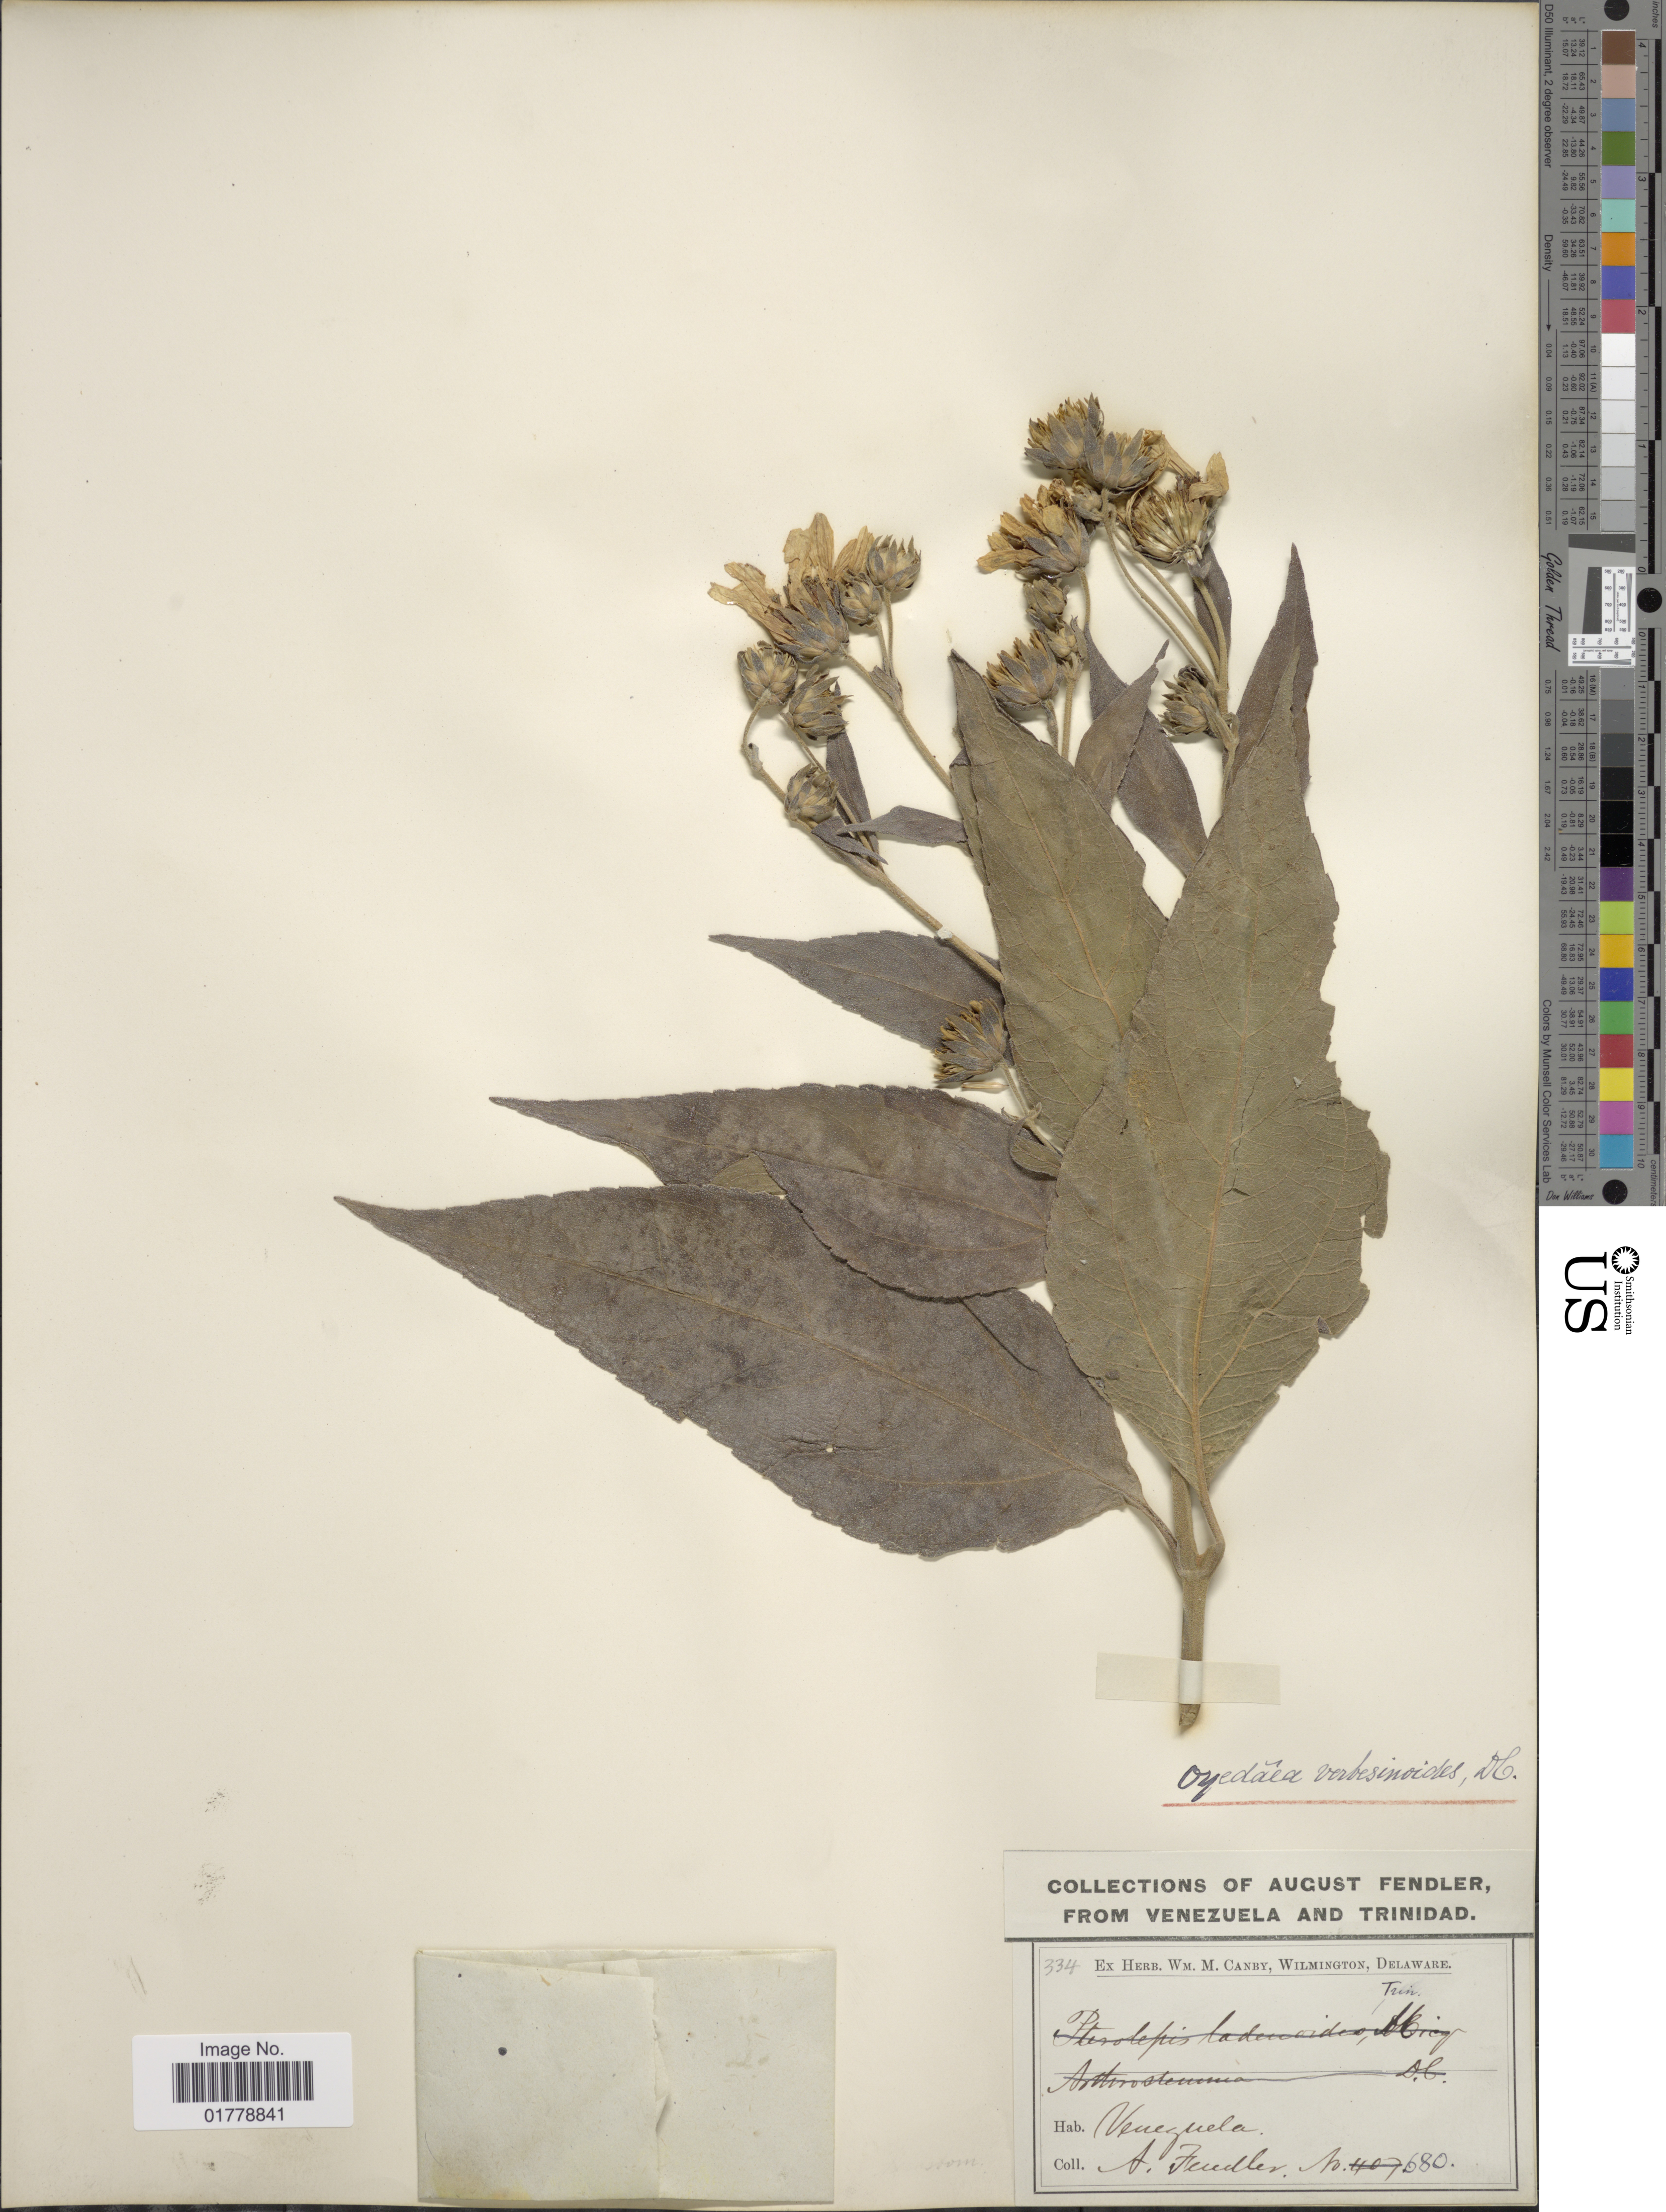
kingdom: Plantae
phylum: Tracheophyta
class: Magnoliopsida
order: Asterales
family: Asteraceae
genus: Oyedaea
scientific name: Oyedaea verbesinoides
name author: DC.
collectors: A. Fendler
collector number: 680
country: Venezuela